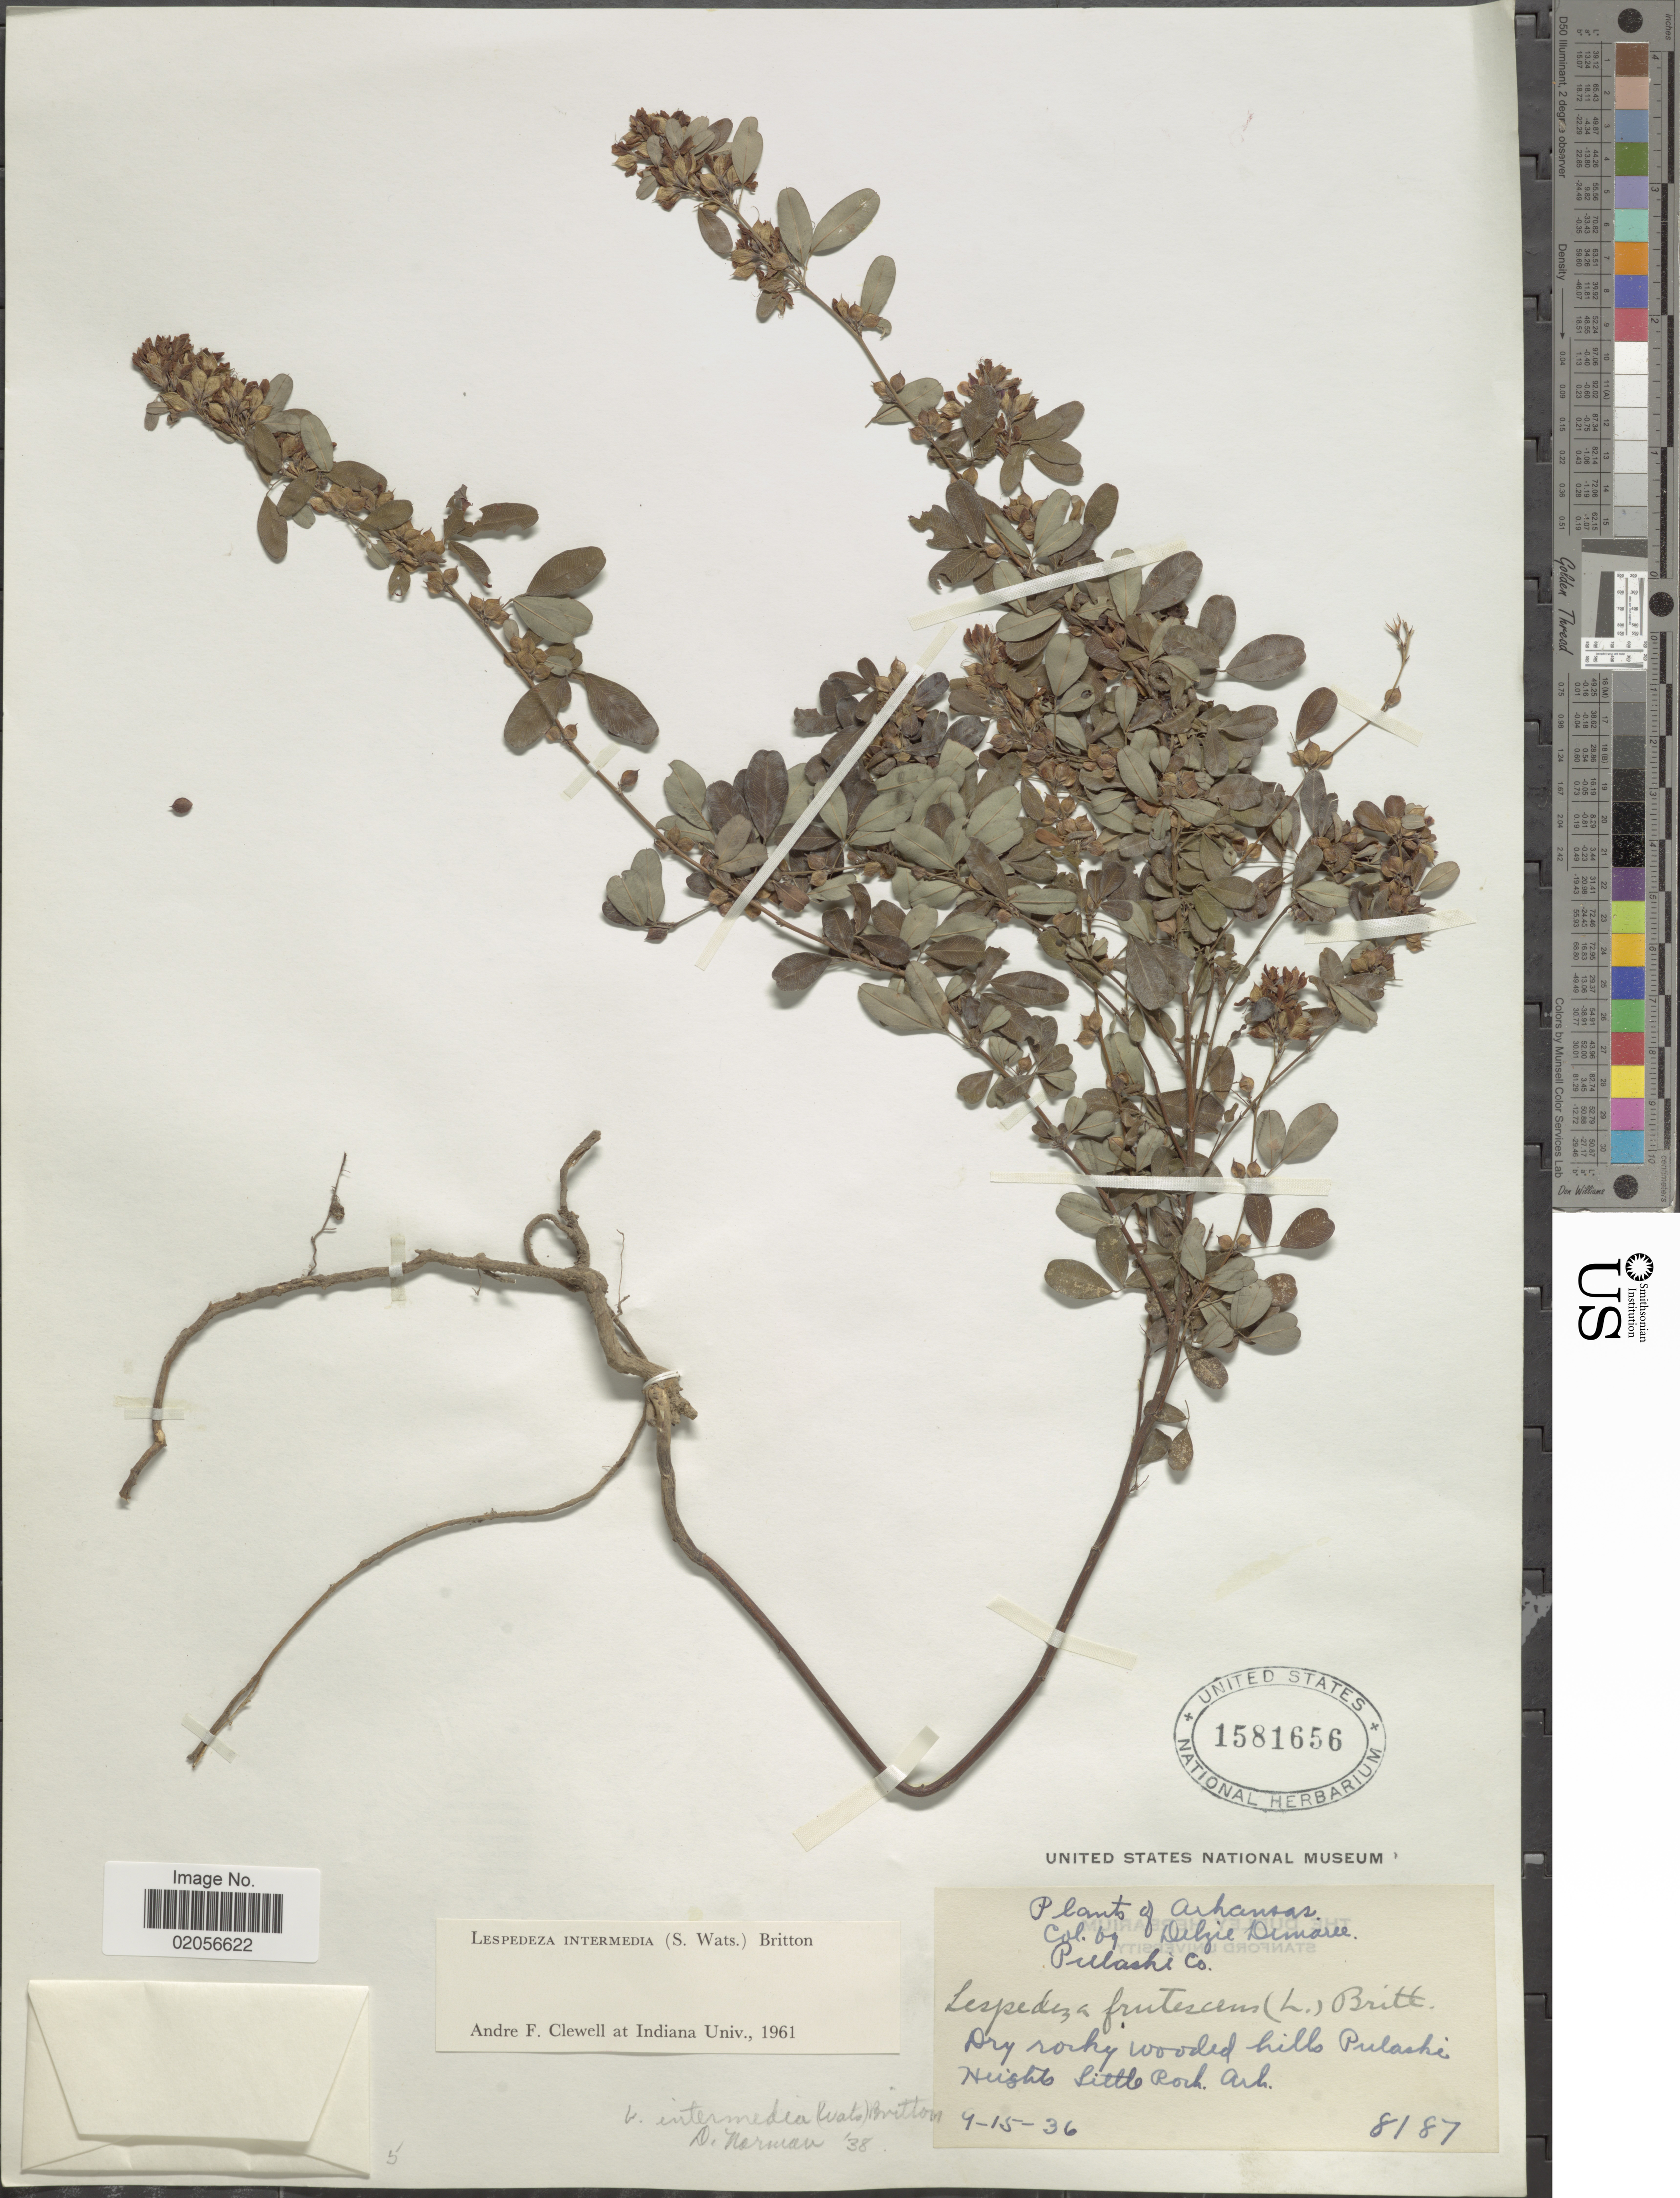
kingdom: Plantae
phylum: Tracheophyta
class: Magnoliopsida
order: Fabales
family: Fabaceae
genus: Lespedeza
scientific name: Lespedeza intermedia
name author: (S. Watson) Britton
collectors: D. Demaree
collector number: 8187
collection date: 1936-09-15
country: United States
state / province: Arkansas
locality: Pulaski Co, Pulaski Heights Little Rock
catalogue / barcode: US 1581656